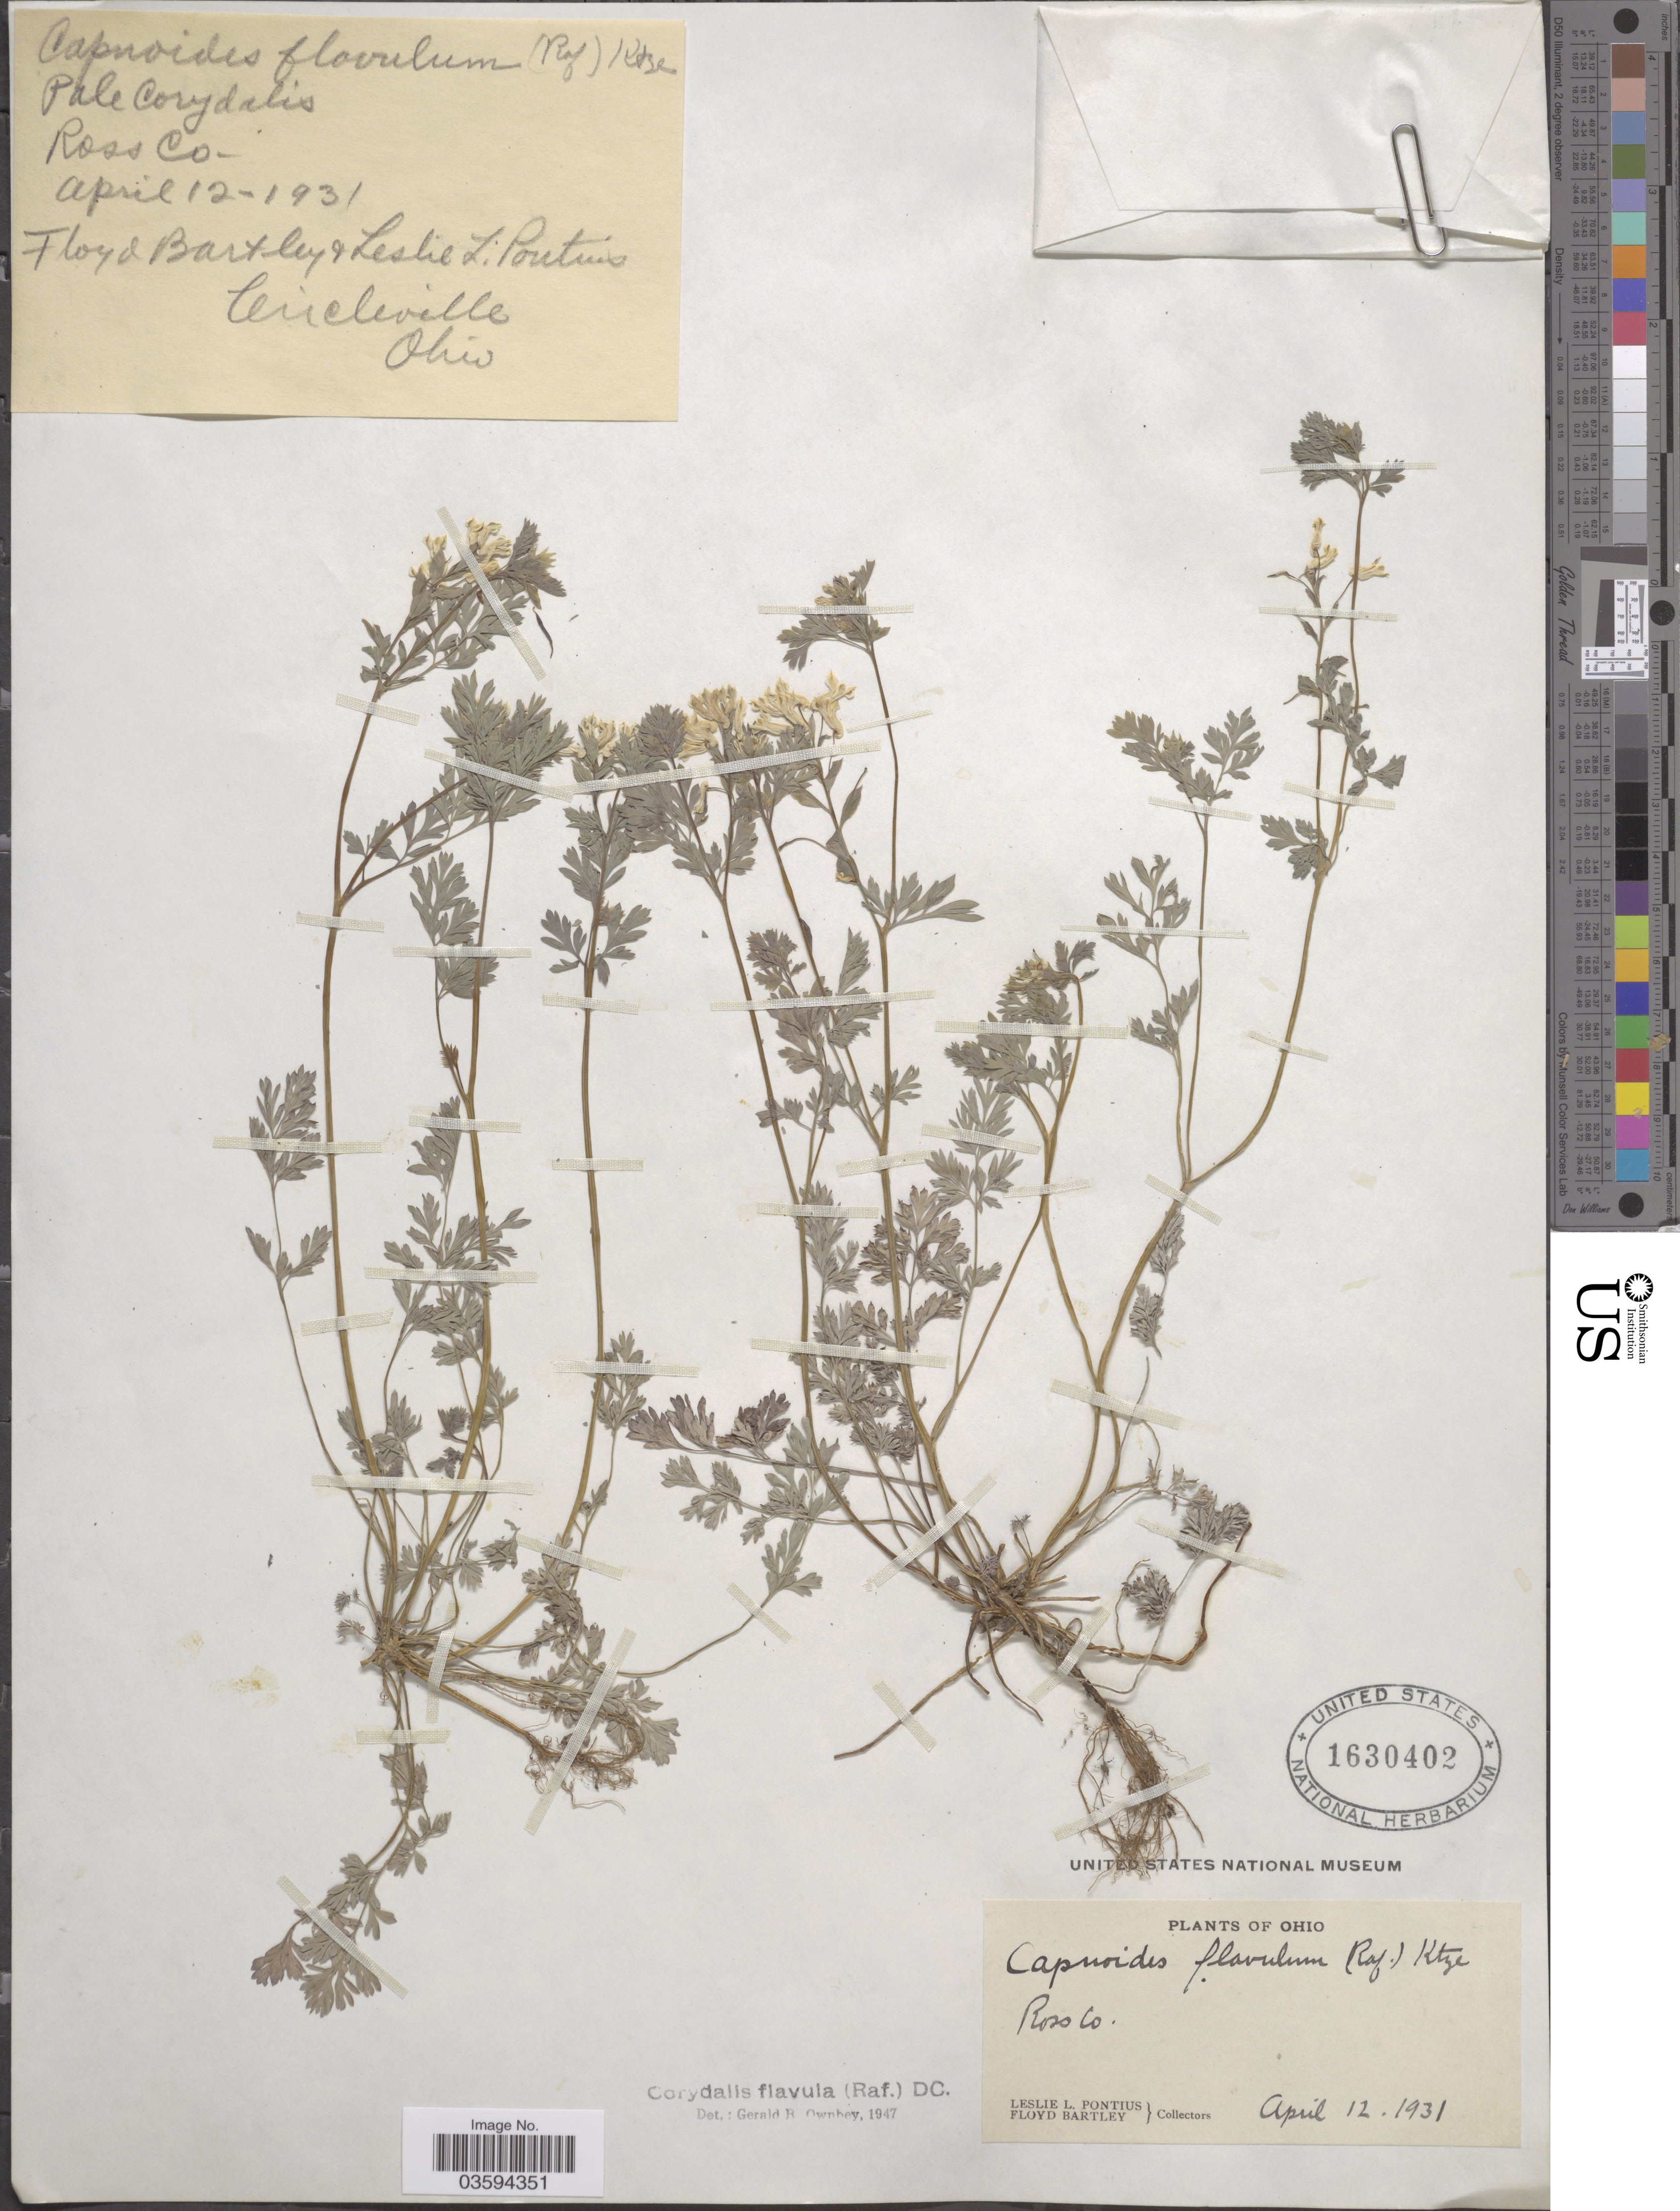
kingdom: Plantae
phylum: Tracheophyta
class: Magnoliopsida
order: Ranunculales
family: Papaveraceae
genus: Corydalis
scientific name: Corydalis flavula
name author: (Raf.) DC.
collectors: L. Pontius & F. Bartley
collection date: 1931-04-12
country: United States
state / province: Ohio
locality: Ross Co. Circleville.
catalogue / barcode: US 1630402